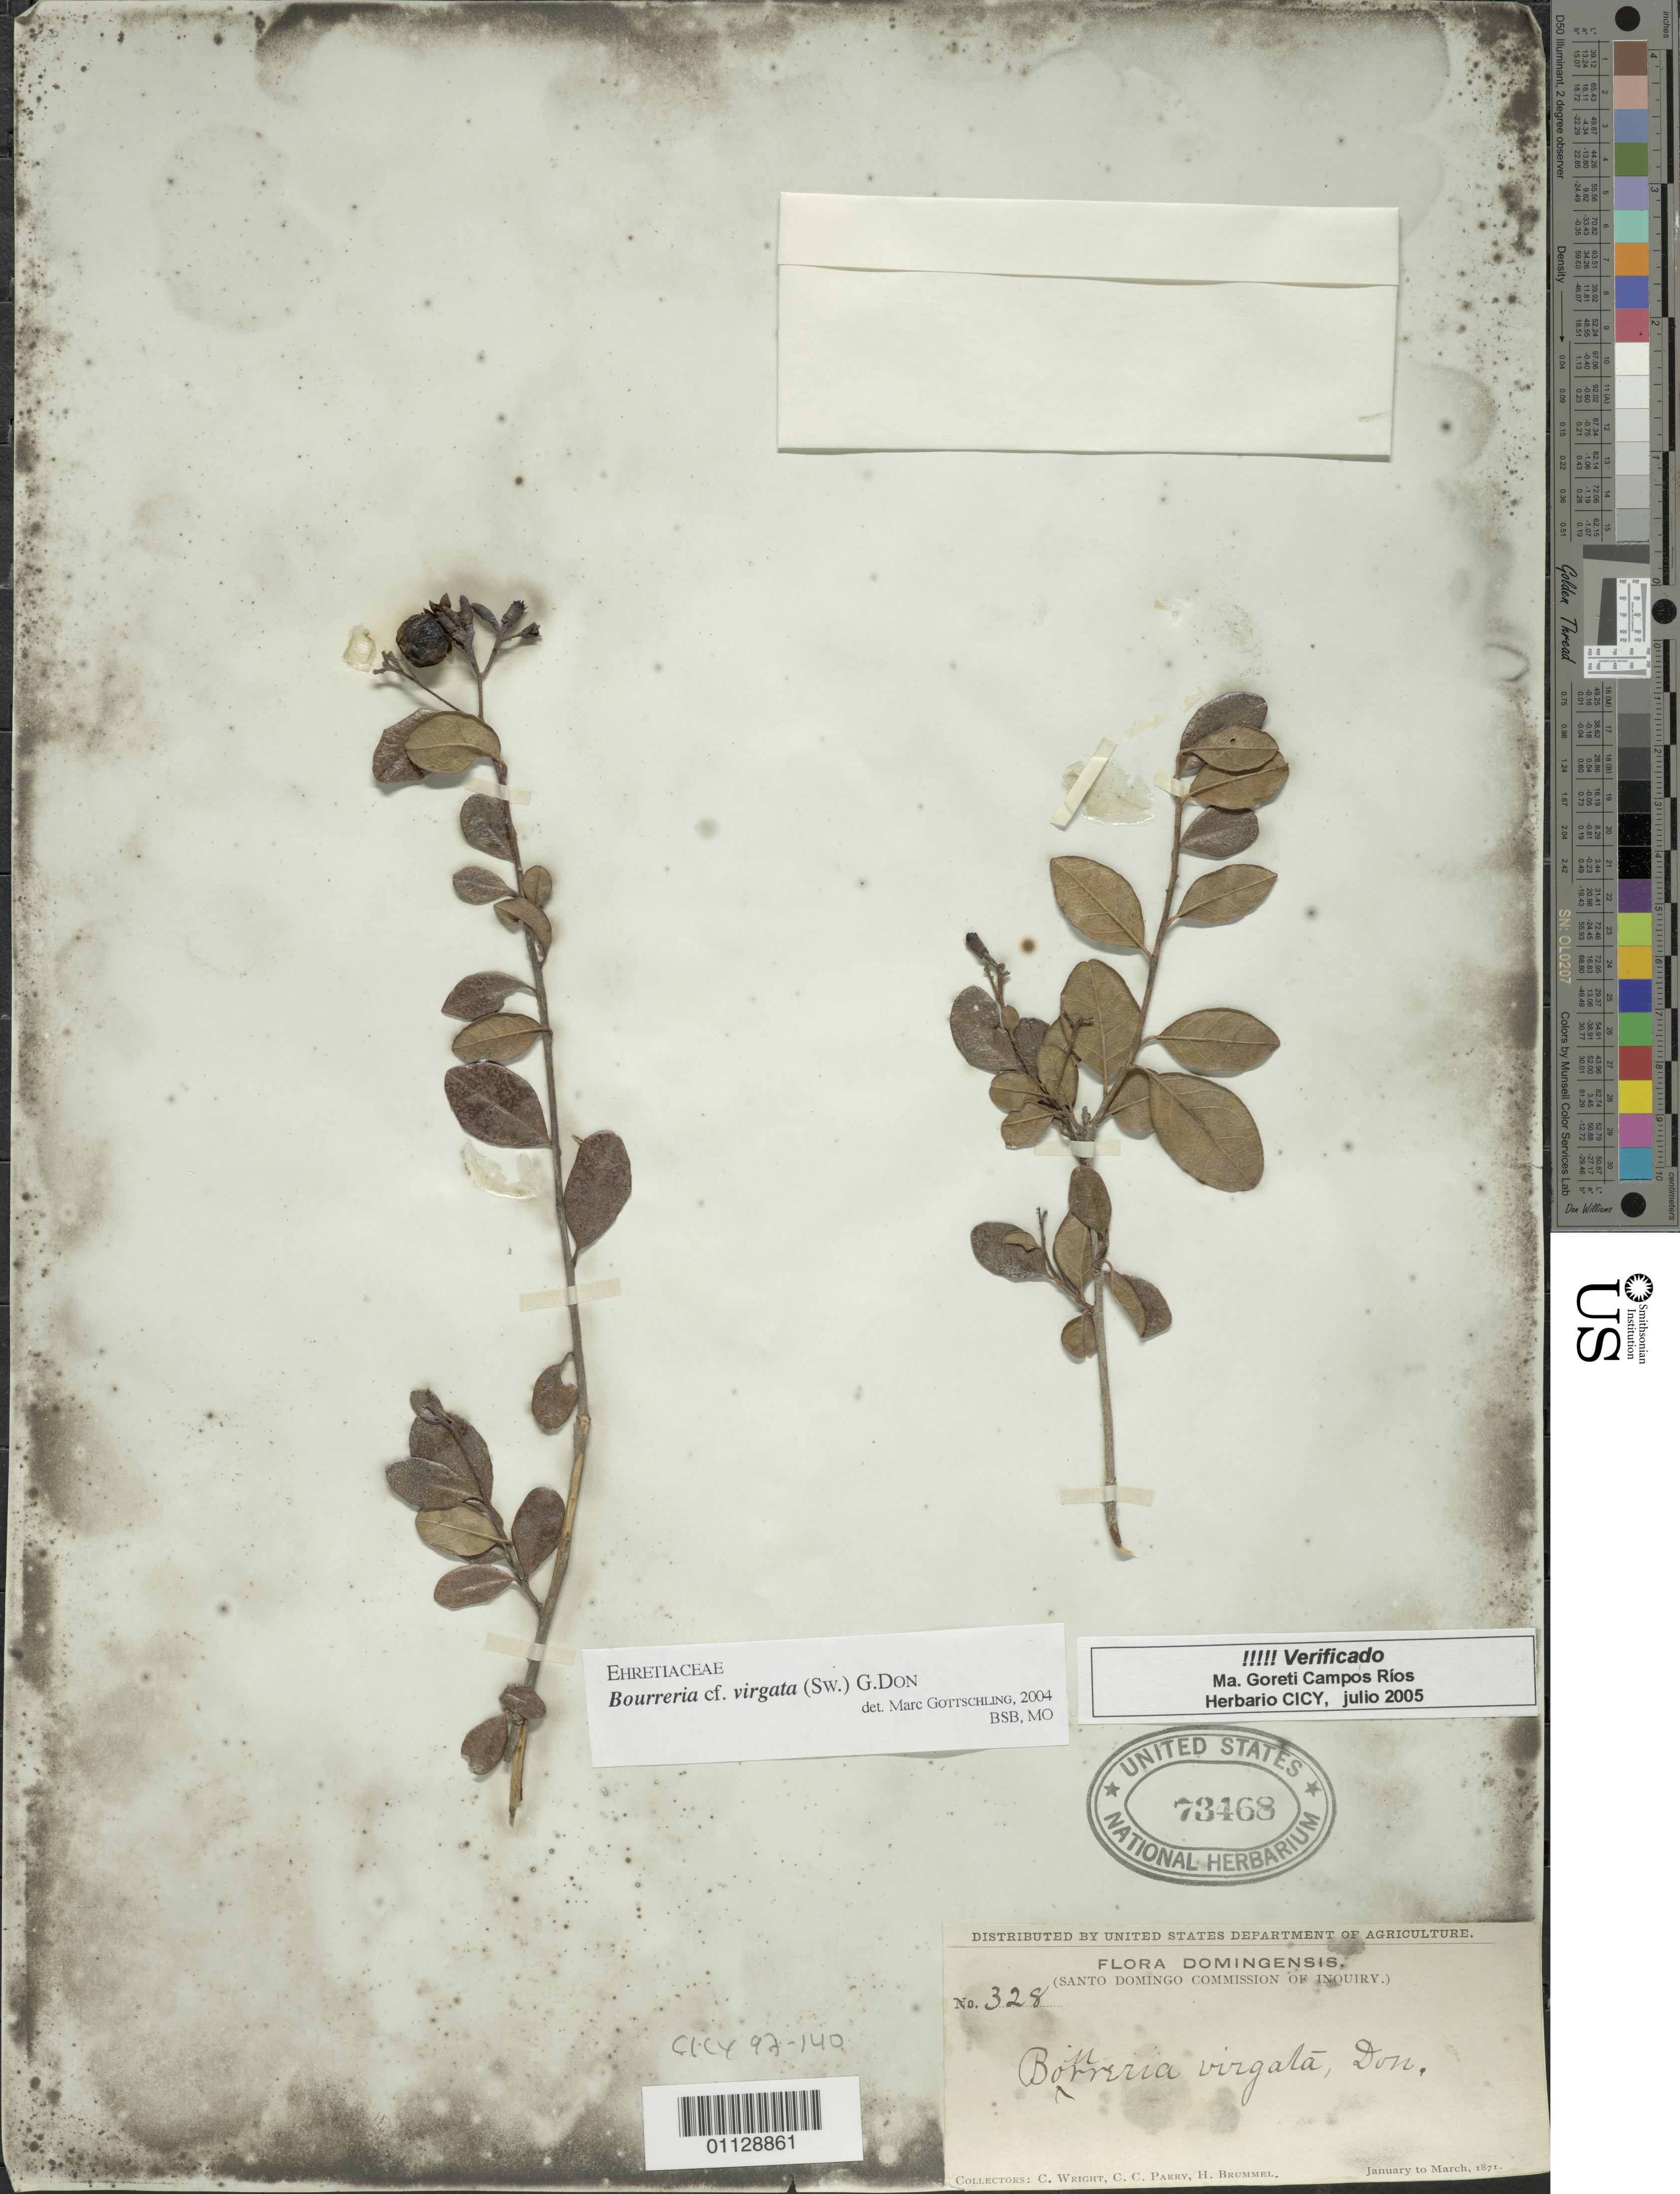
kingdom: Plantae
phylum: Tracheophyta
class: Magnoliopsida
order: Boraginales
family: Ehretiaceae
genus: Bourreria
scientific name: Bourreria virgata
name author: (Sw.) G. Don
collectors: C. C. Parry & H. Brummel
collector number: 328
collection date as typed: Jan 1871 to Mar 1871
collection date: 1871-01/1871-03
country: Dominican Republic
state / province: Santo Domingo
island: Hispaniola I.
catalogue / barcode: US 73468